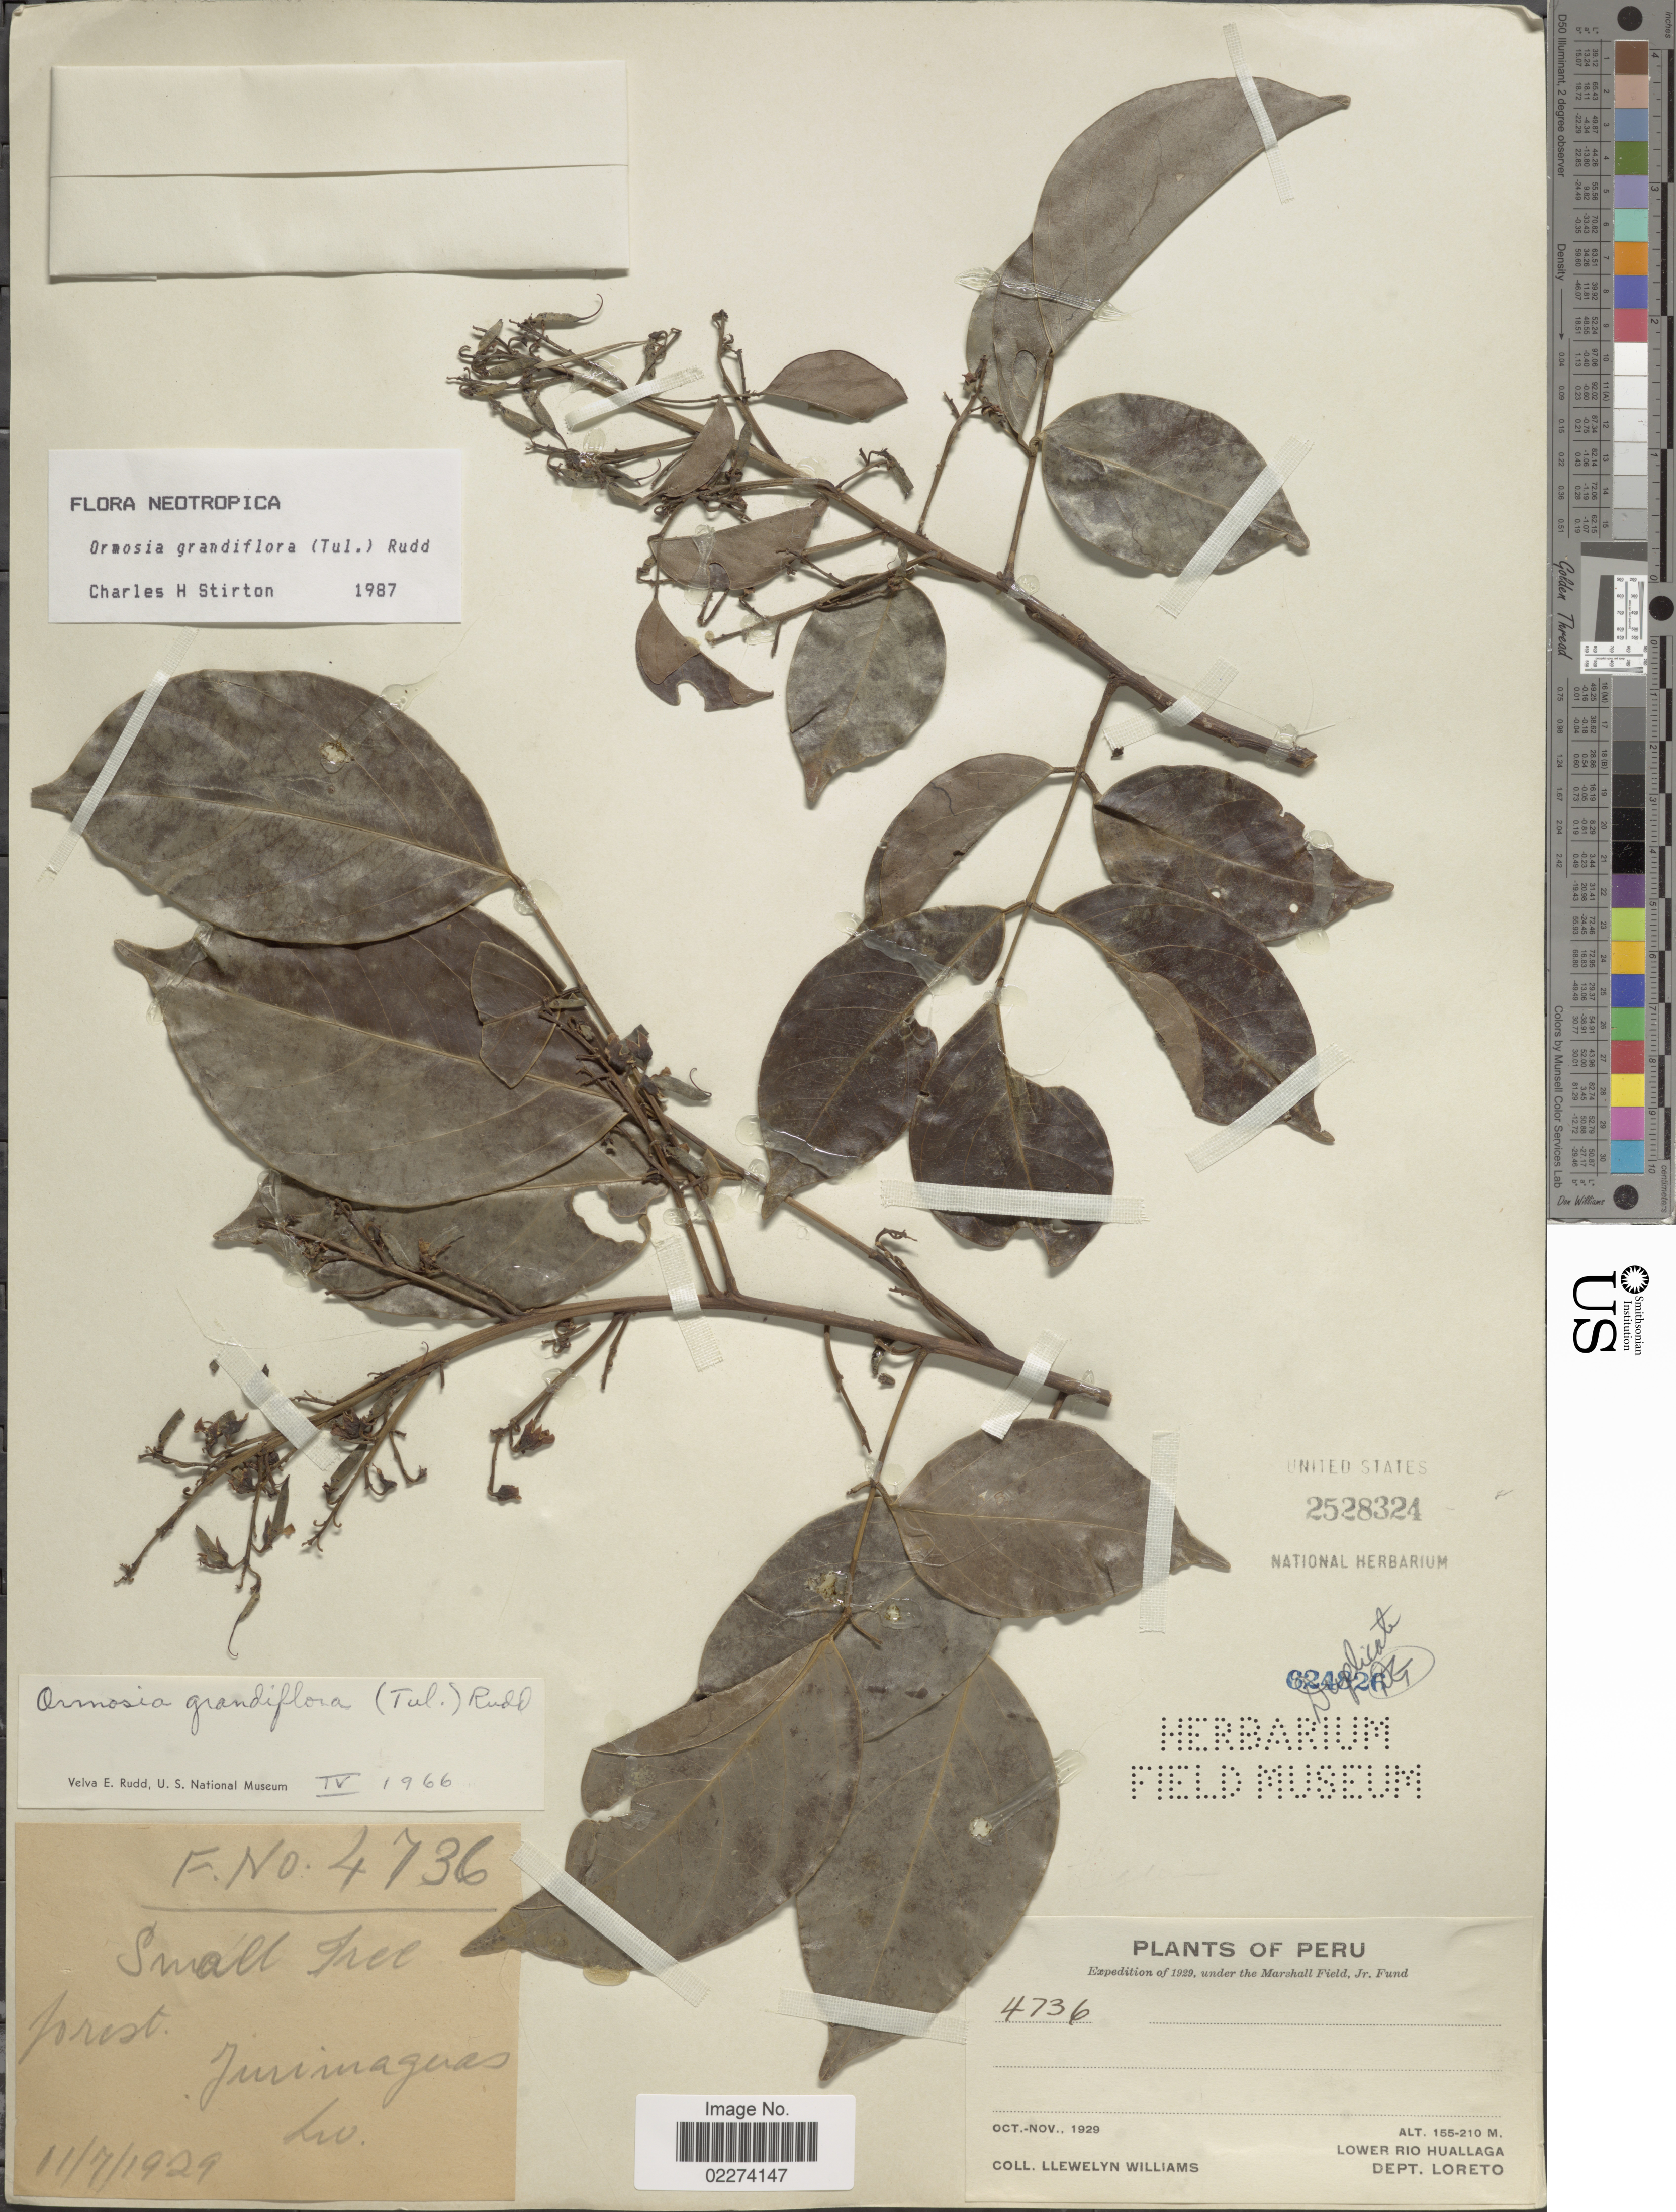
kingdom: Plantae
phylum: Tracheophyta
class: Magnoliopsida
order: Fabales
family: Fabaceae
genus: Ormosia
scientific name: Ormosia grandiflora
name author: (Tul.) Rudd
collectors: Ll. Williams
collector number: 4736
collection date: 1929-07-11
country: Peru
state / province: Loreto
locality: Lower Rio Huallaga, Dept. Loreto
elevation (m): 155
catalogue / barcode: US 2528324